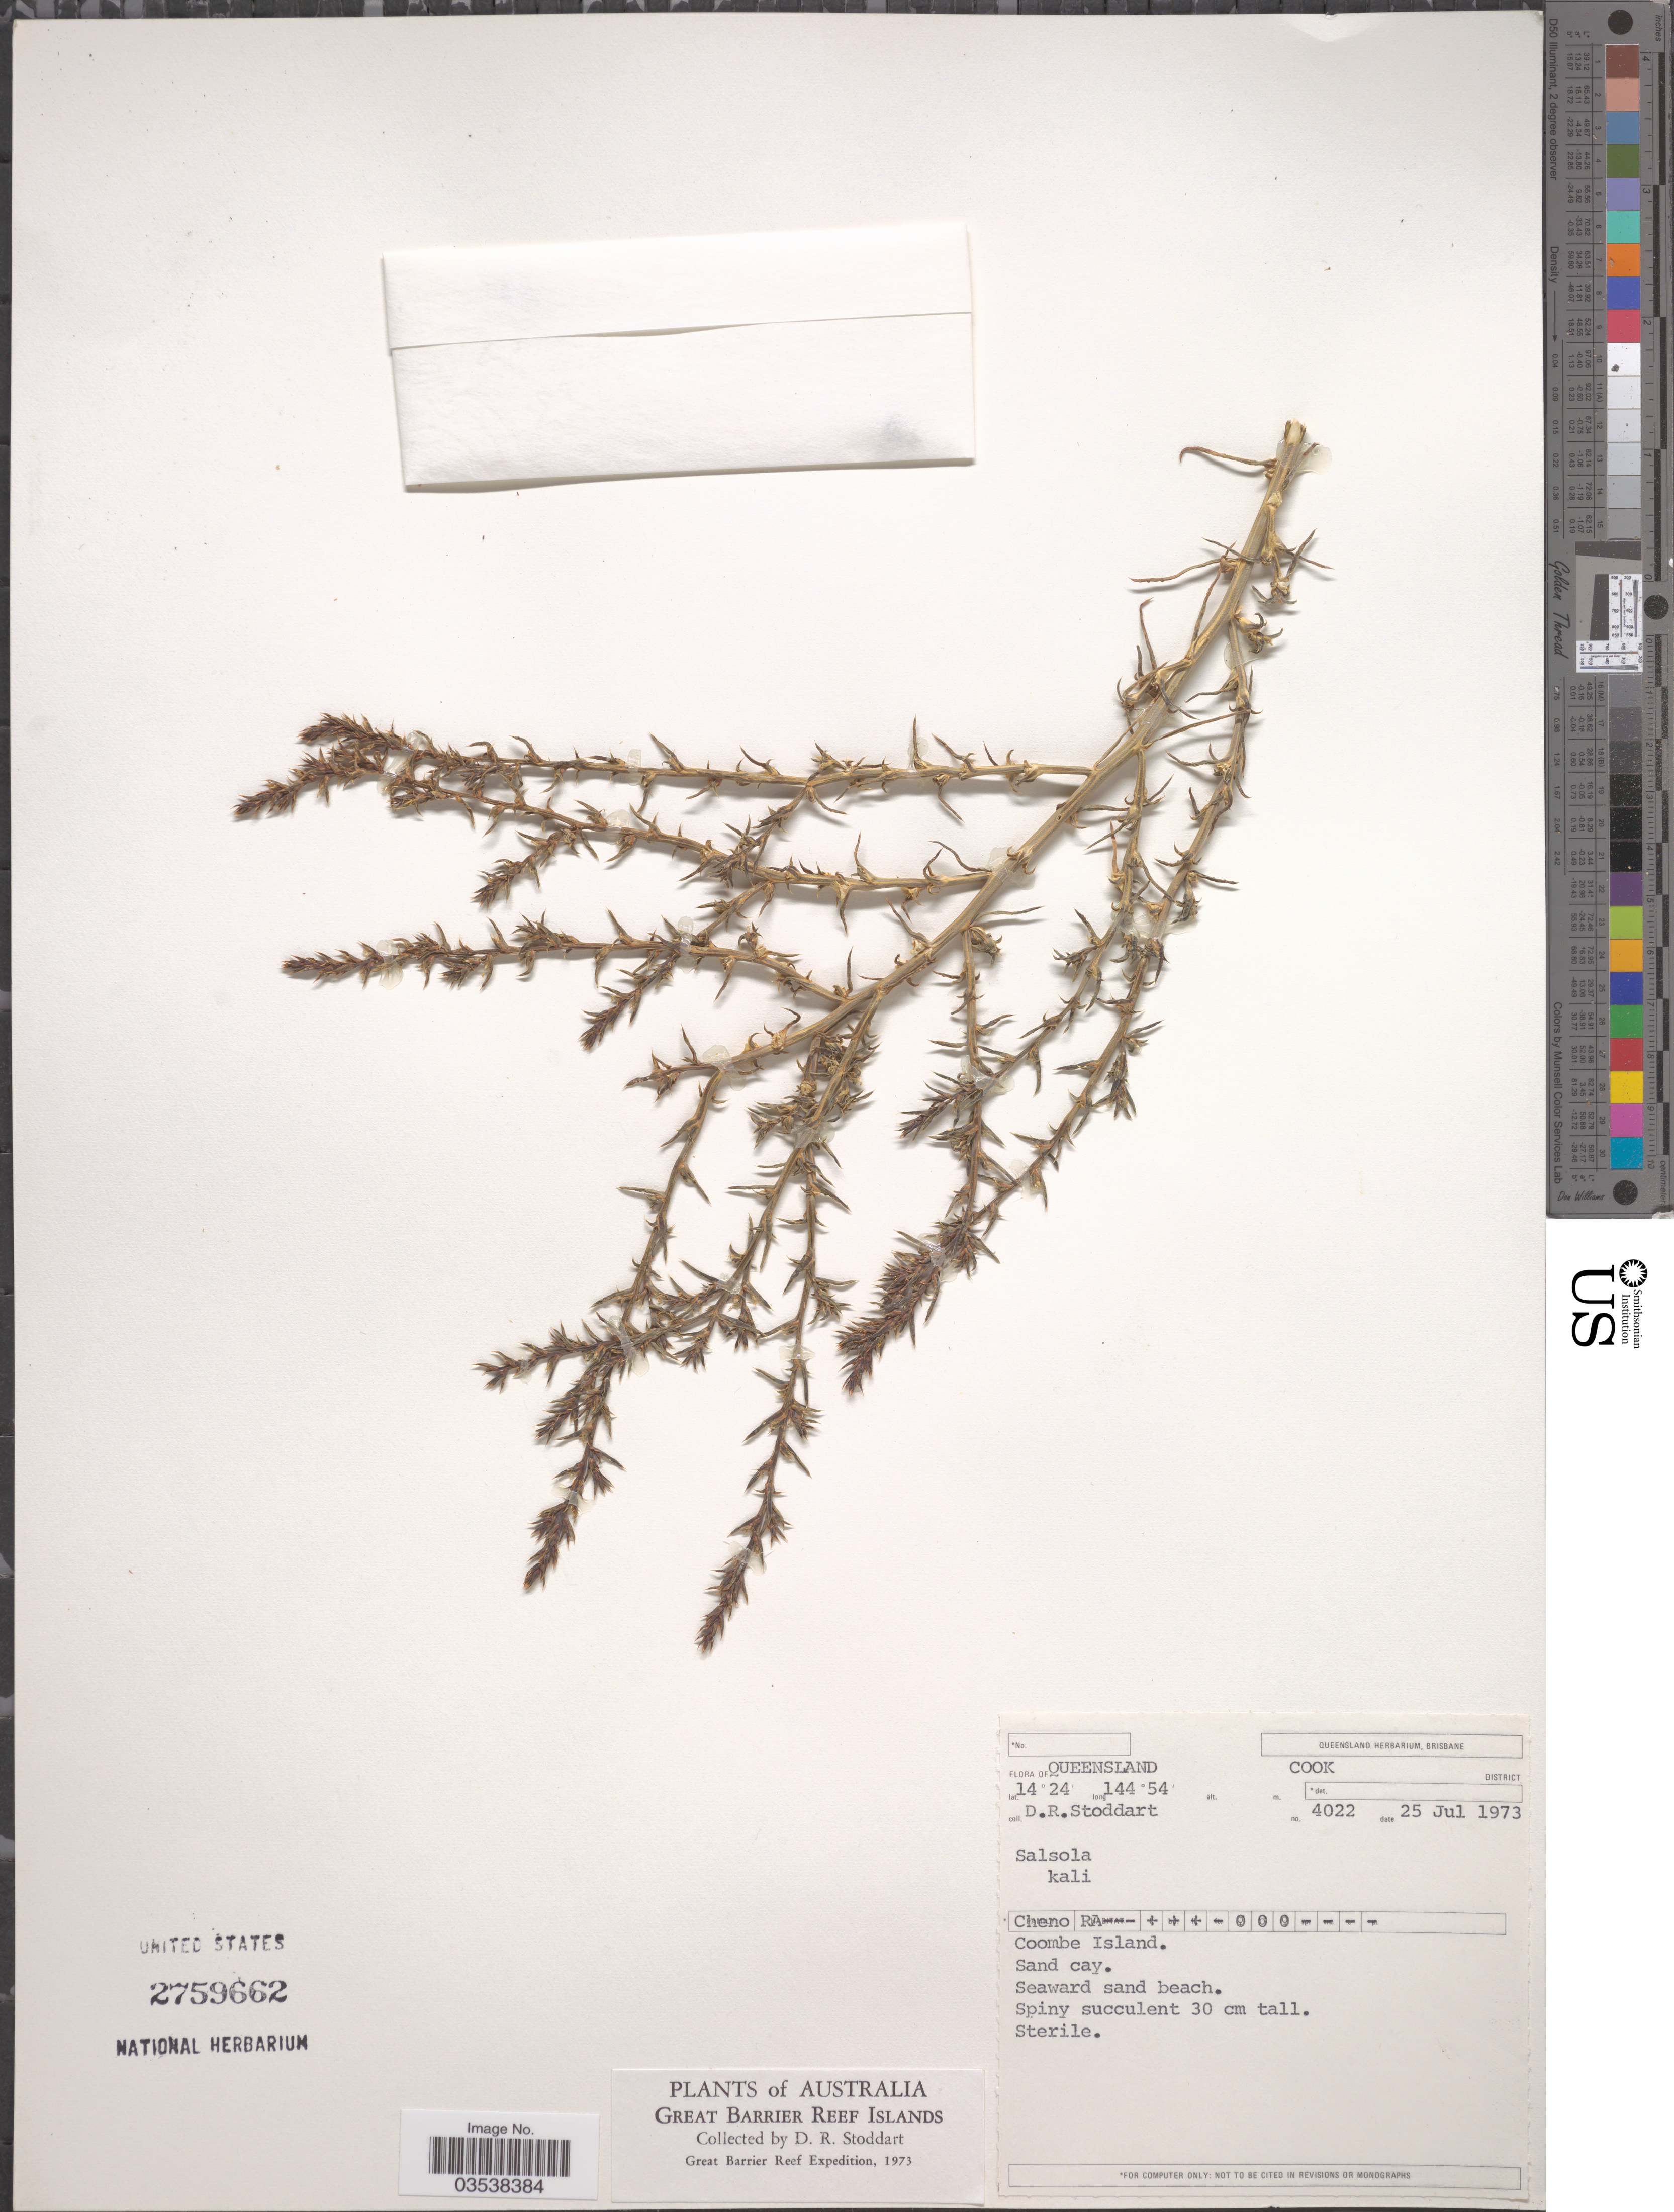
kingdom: Plantae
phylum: Tracheophyta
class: Magnoliopsida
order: Caryophyllales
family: Amaranthaceae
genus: Salsola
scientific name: Salsola kali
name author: L.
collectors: D. R. Stoddart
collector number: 4022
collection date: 1973-07-25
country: Australia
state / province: Queensland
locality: Cook District. Coombe Island. Great Barrier Reef Islands.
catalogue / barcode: US 2759662